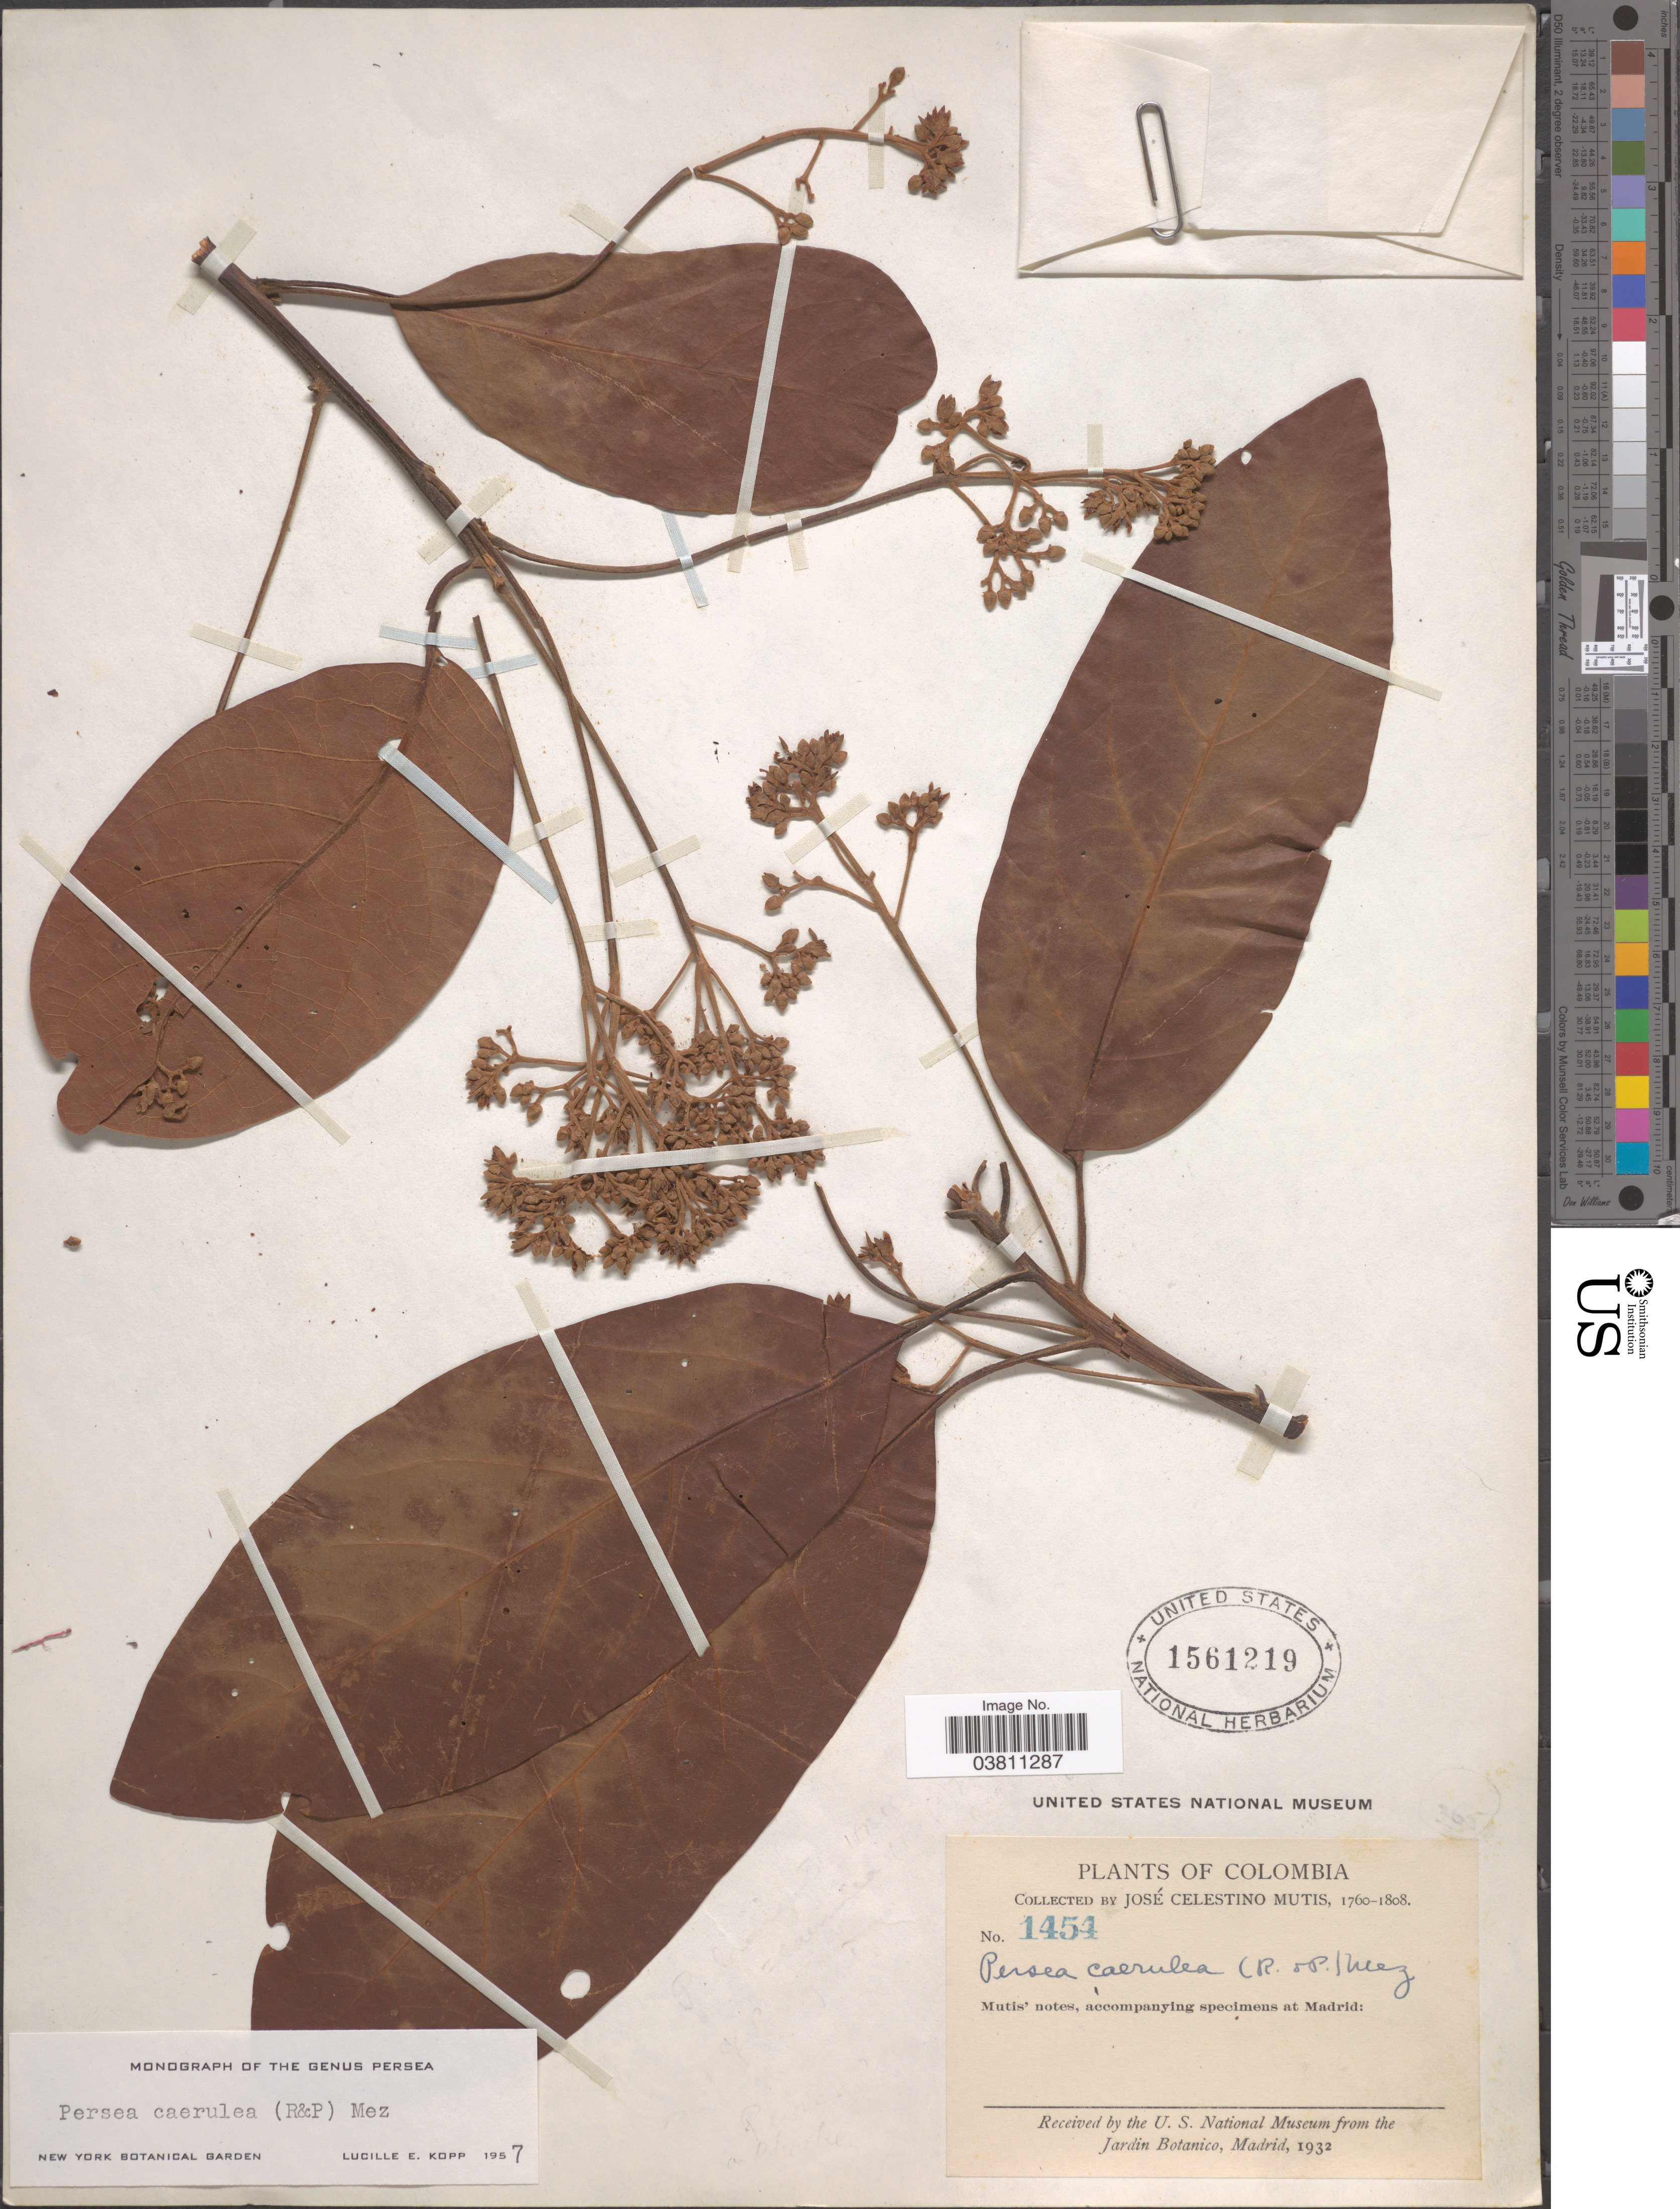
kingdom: Plantae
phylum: Tracheophyta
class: Magnoliopsida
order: Laurales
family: Lauraceae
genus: Persea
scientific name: Persea caerulea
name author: (Ruiz & Pav.) Mez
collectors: J. C. B. Mutis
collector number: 1454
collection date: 1760/1808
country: Colombia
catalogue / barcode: US 1561219